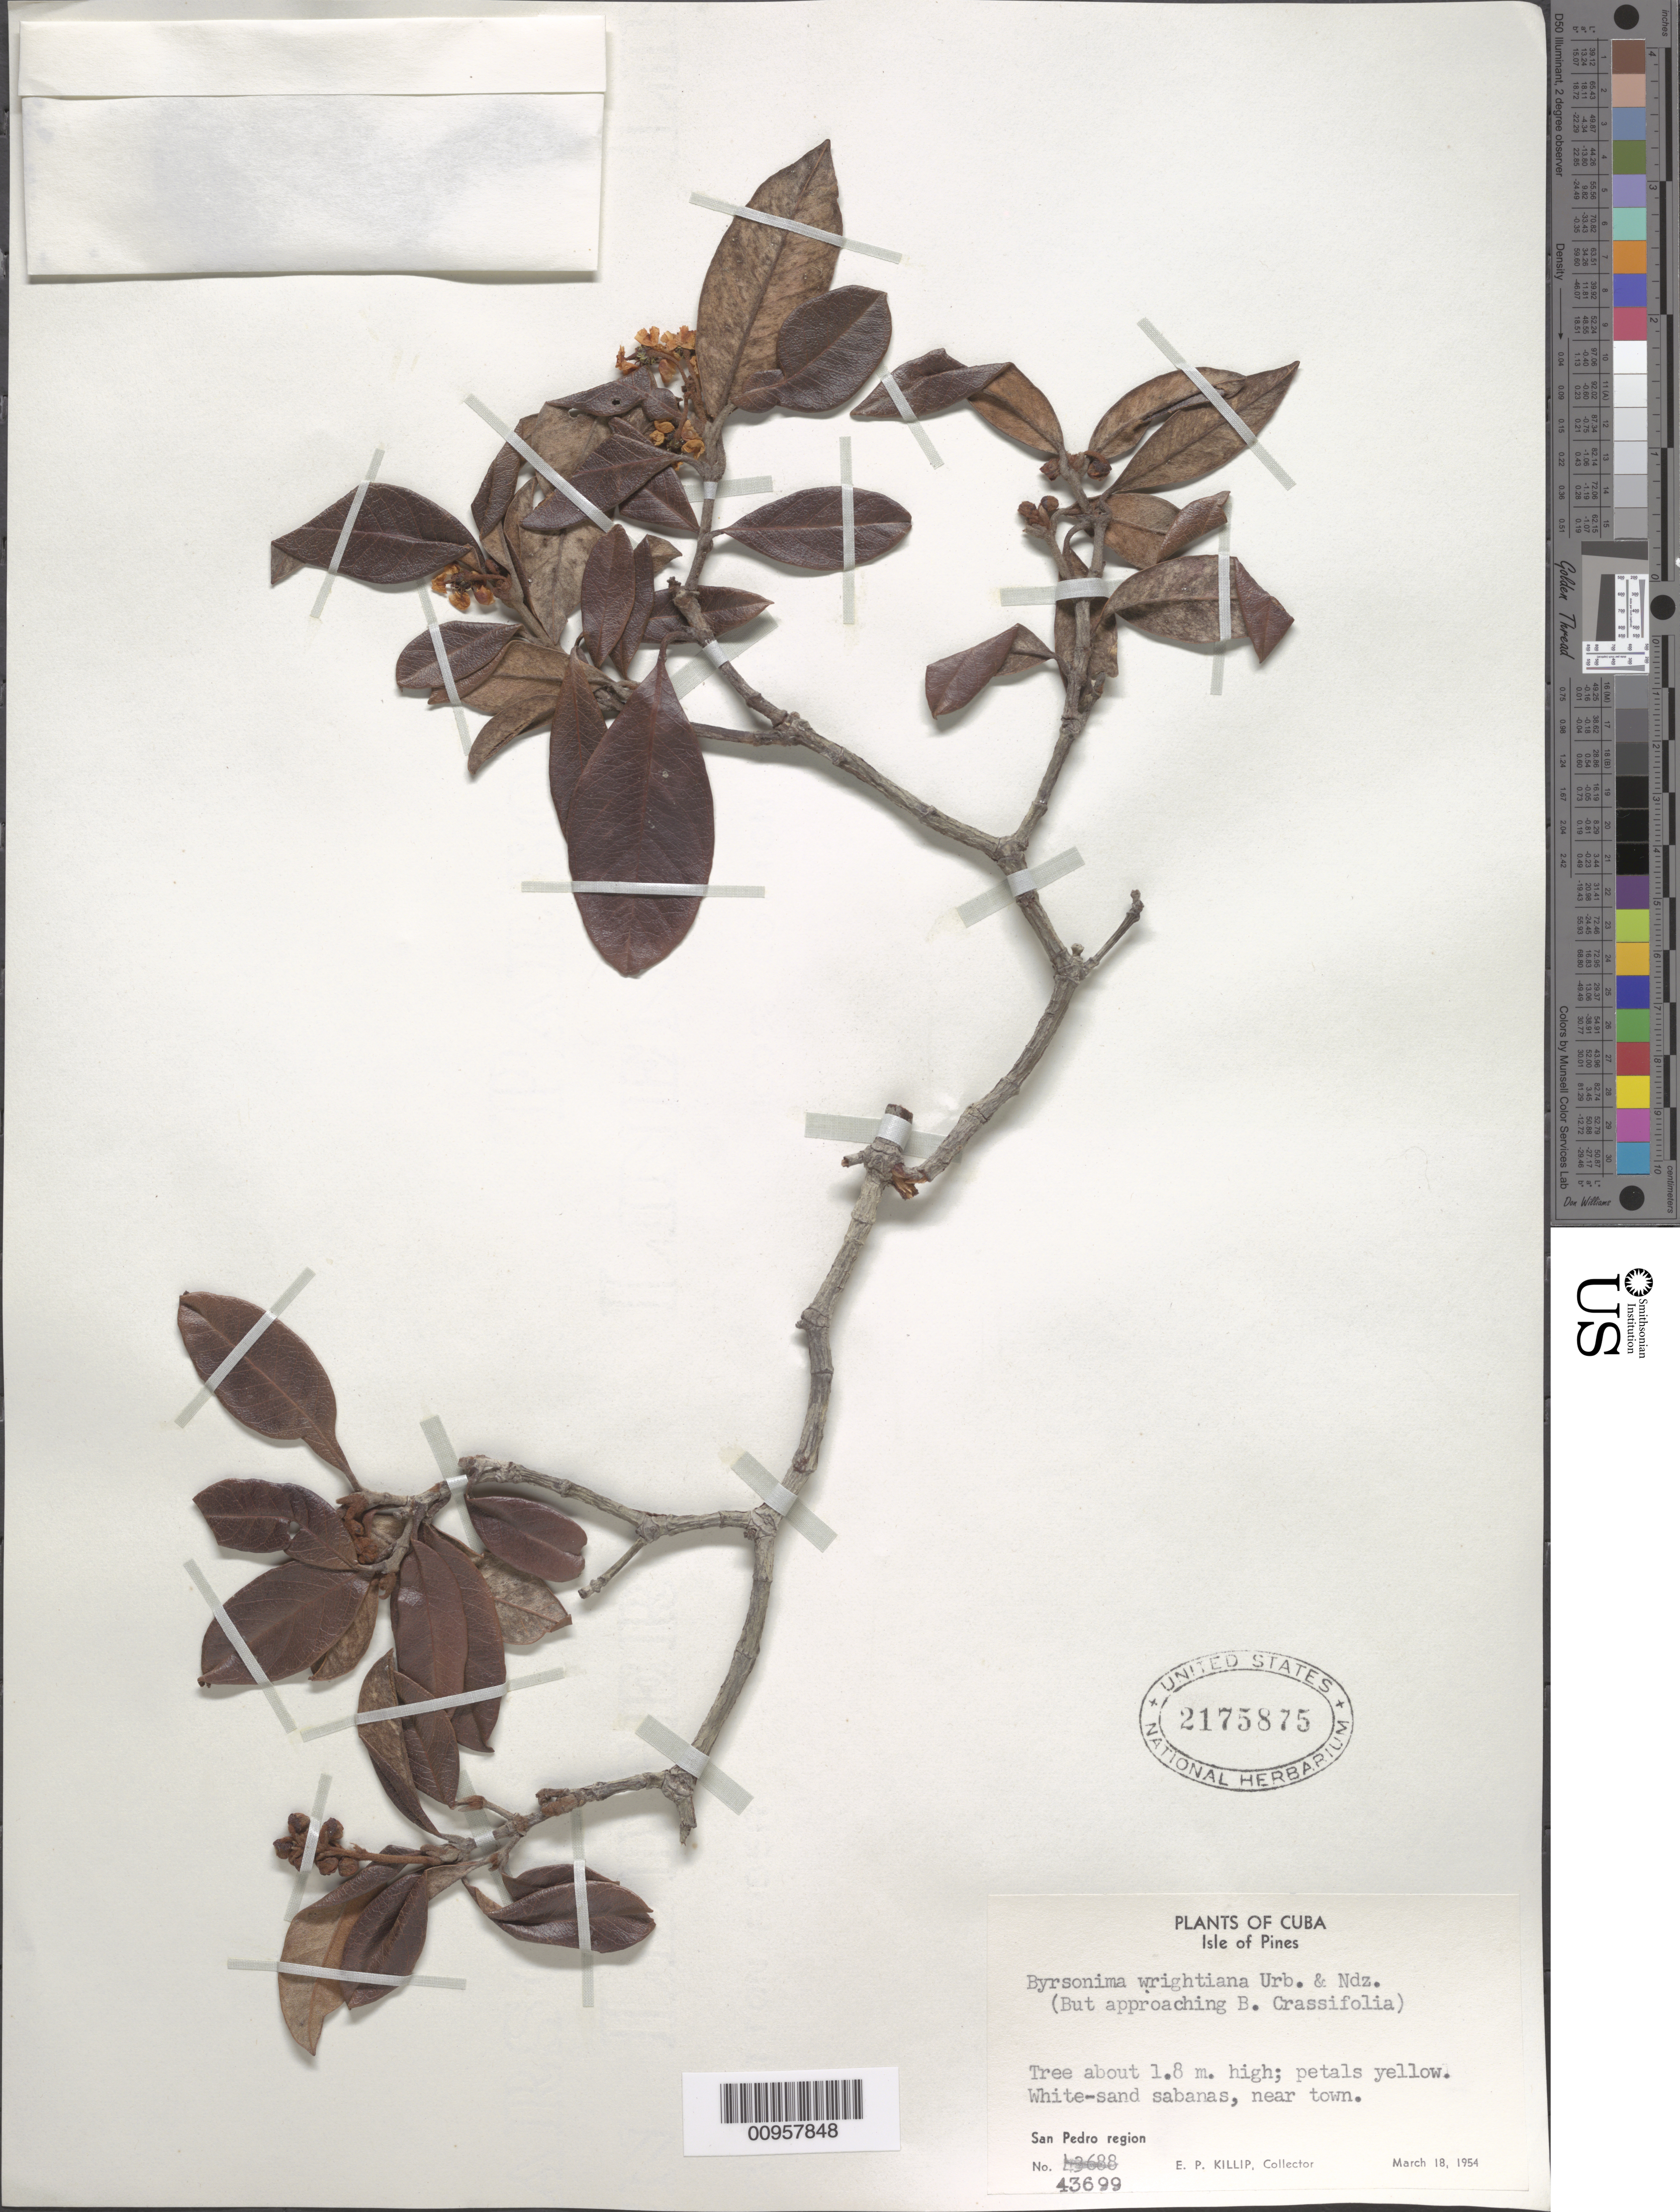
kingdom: Plantae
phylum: Tracheophyta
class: Magnoliopsida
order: Malpighiales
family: Malpighiaceae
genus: Byrsonima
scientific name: Byrsonima wrightiana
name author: Nied.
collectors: E. P. Killip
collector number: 43699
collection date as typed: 18 Mar 1954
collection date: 1954-03-18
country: Cuba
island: Isla de la Juventud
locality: San Pedro Region, near town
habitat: White-sand sabanas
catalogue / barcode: US 2175875